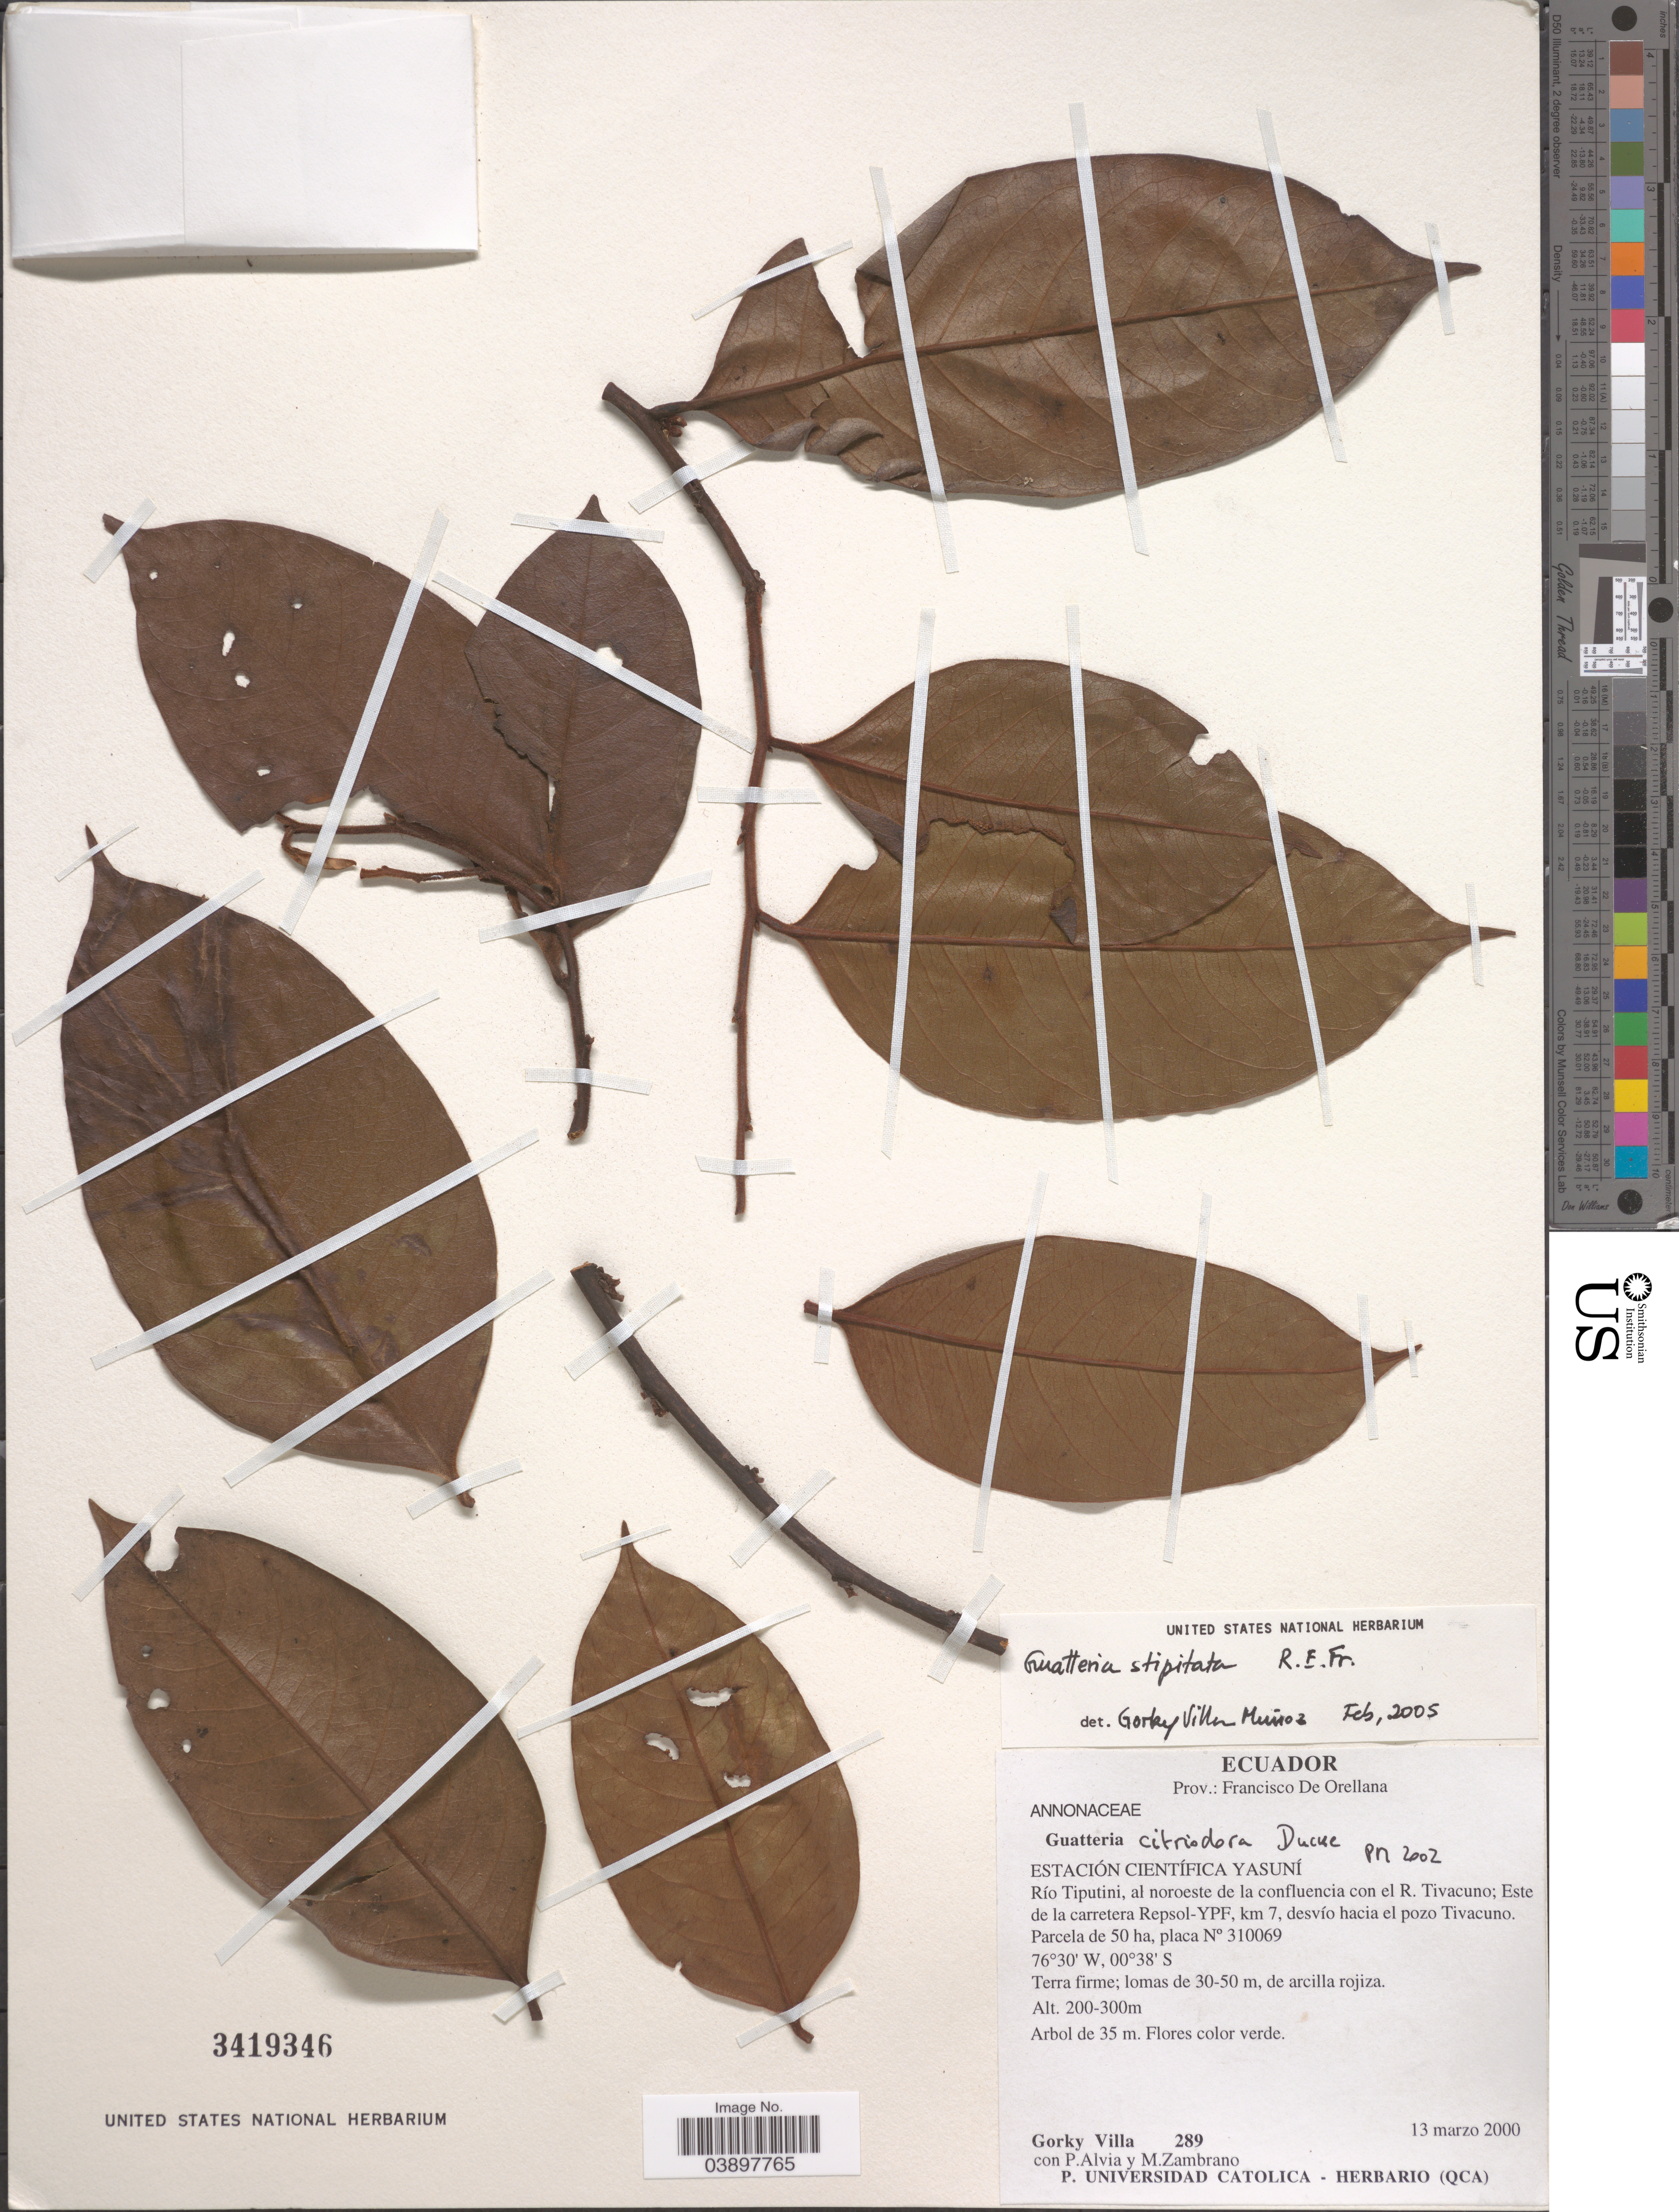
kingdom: Plantae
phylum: Tracheophyta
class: Magnoliopsida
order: Magnoliales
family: Annonaceae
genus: Guatteria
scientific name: Guatteria stipitata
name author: R.E. Fr.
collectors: G. Villa, P. Alvia & M. Zambrano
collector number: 289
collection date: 2000-03-13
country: Ecuador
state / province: Orellana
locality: Prov.: Francisco De Orellana. Estación Científica yasuní. Río Tiputini, al noroeste de la confluencia con el R. tivacuno; Este de la carretera Repsol-YPF, km 7, desvío hacia el pozo Tivacuno.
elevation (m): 200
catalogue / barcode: US 3419346